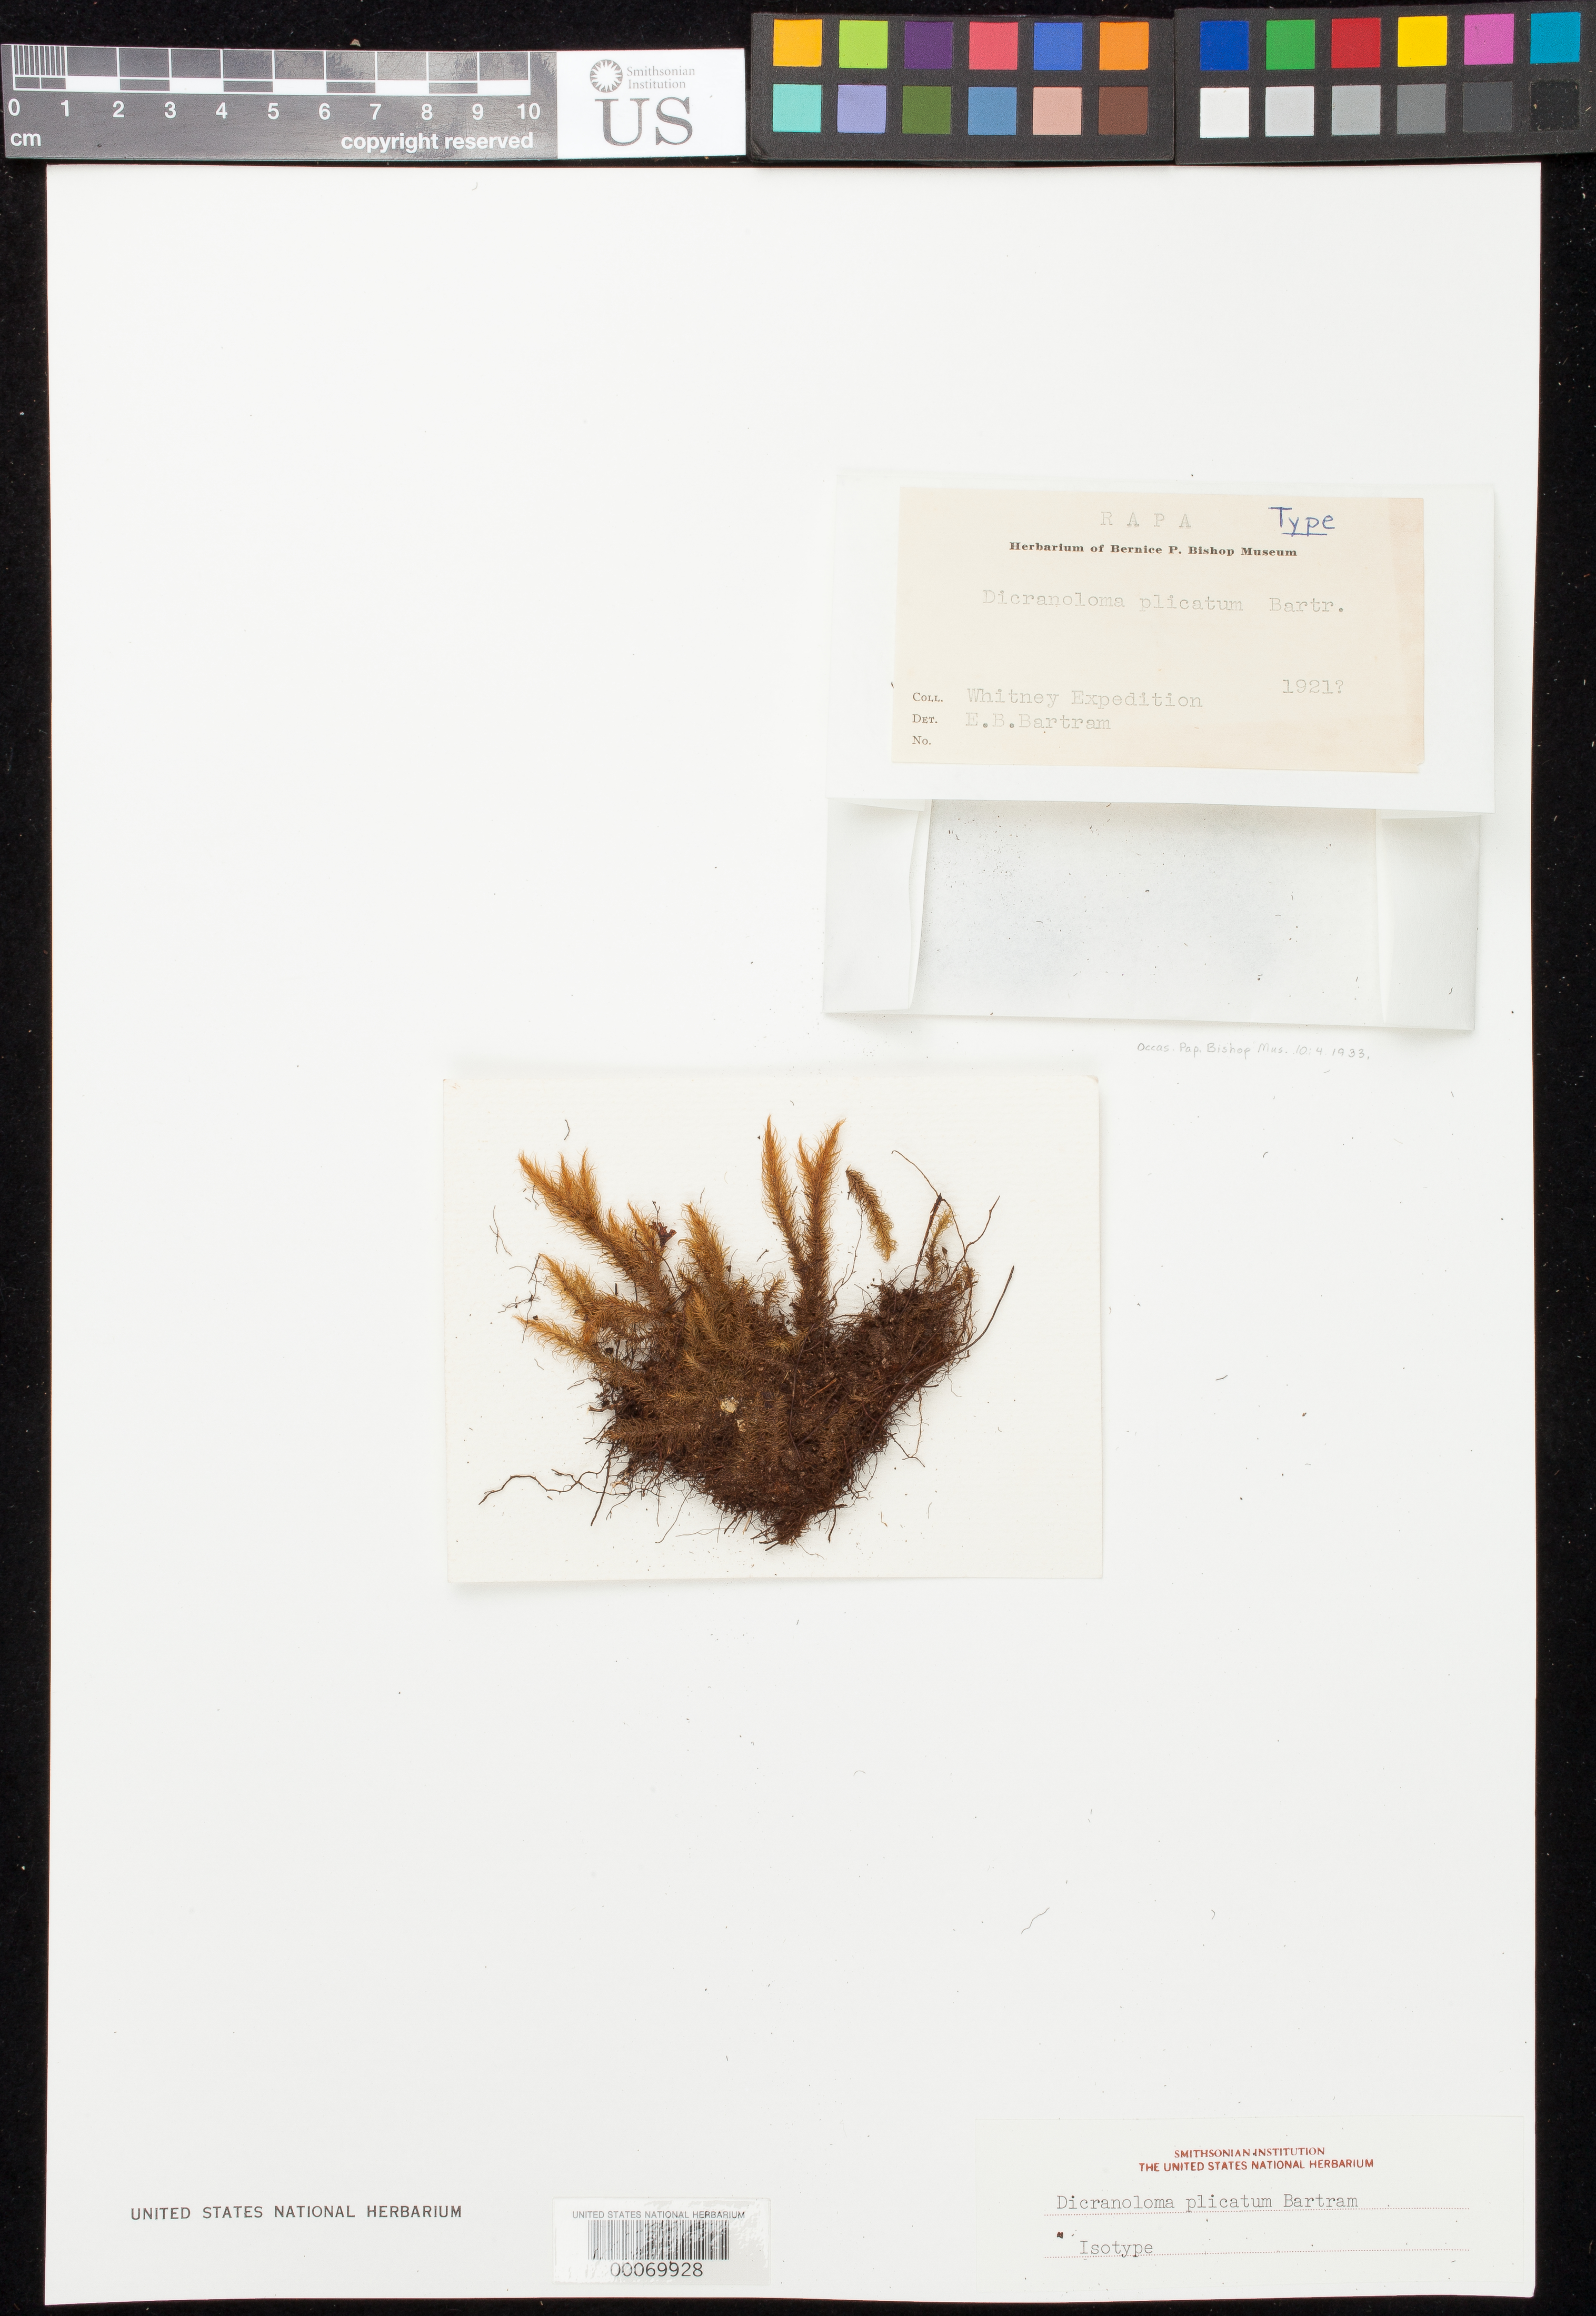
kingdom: Plantae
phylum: Bryophyta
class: Bryopsida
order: Dicranales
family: Dicranaceae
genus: Dicranoloma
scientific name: Dicranoloma plicatum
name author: E.B. Bartram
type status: Isotype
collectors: E. Quayle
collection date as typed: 1921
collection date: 1921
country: French Polynesia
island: Rapa